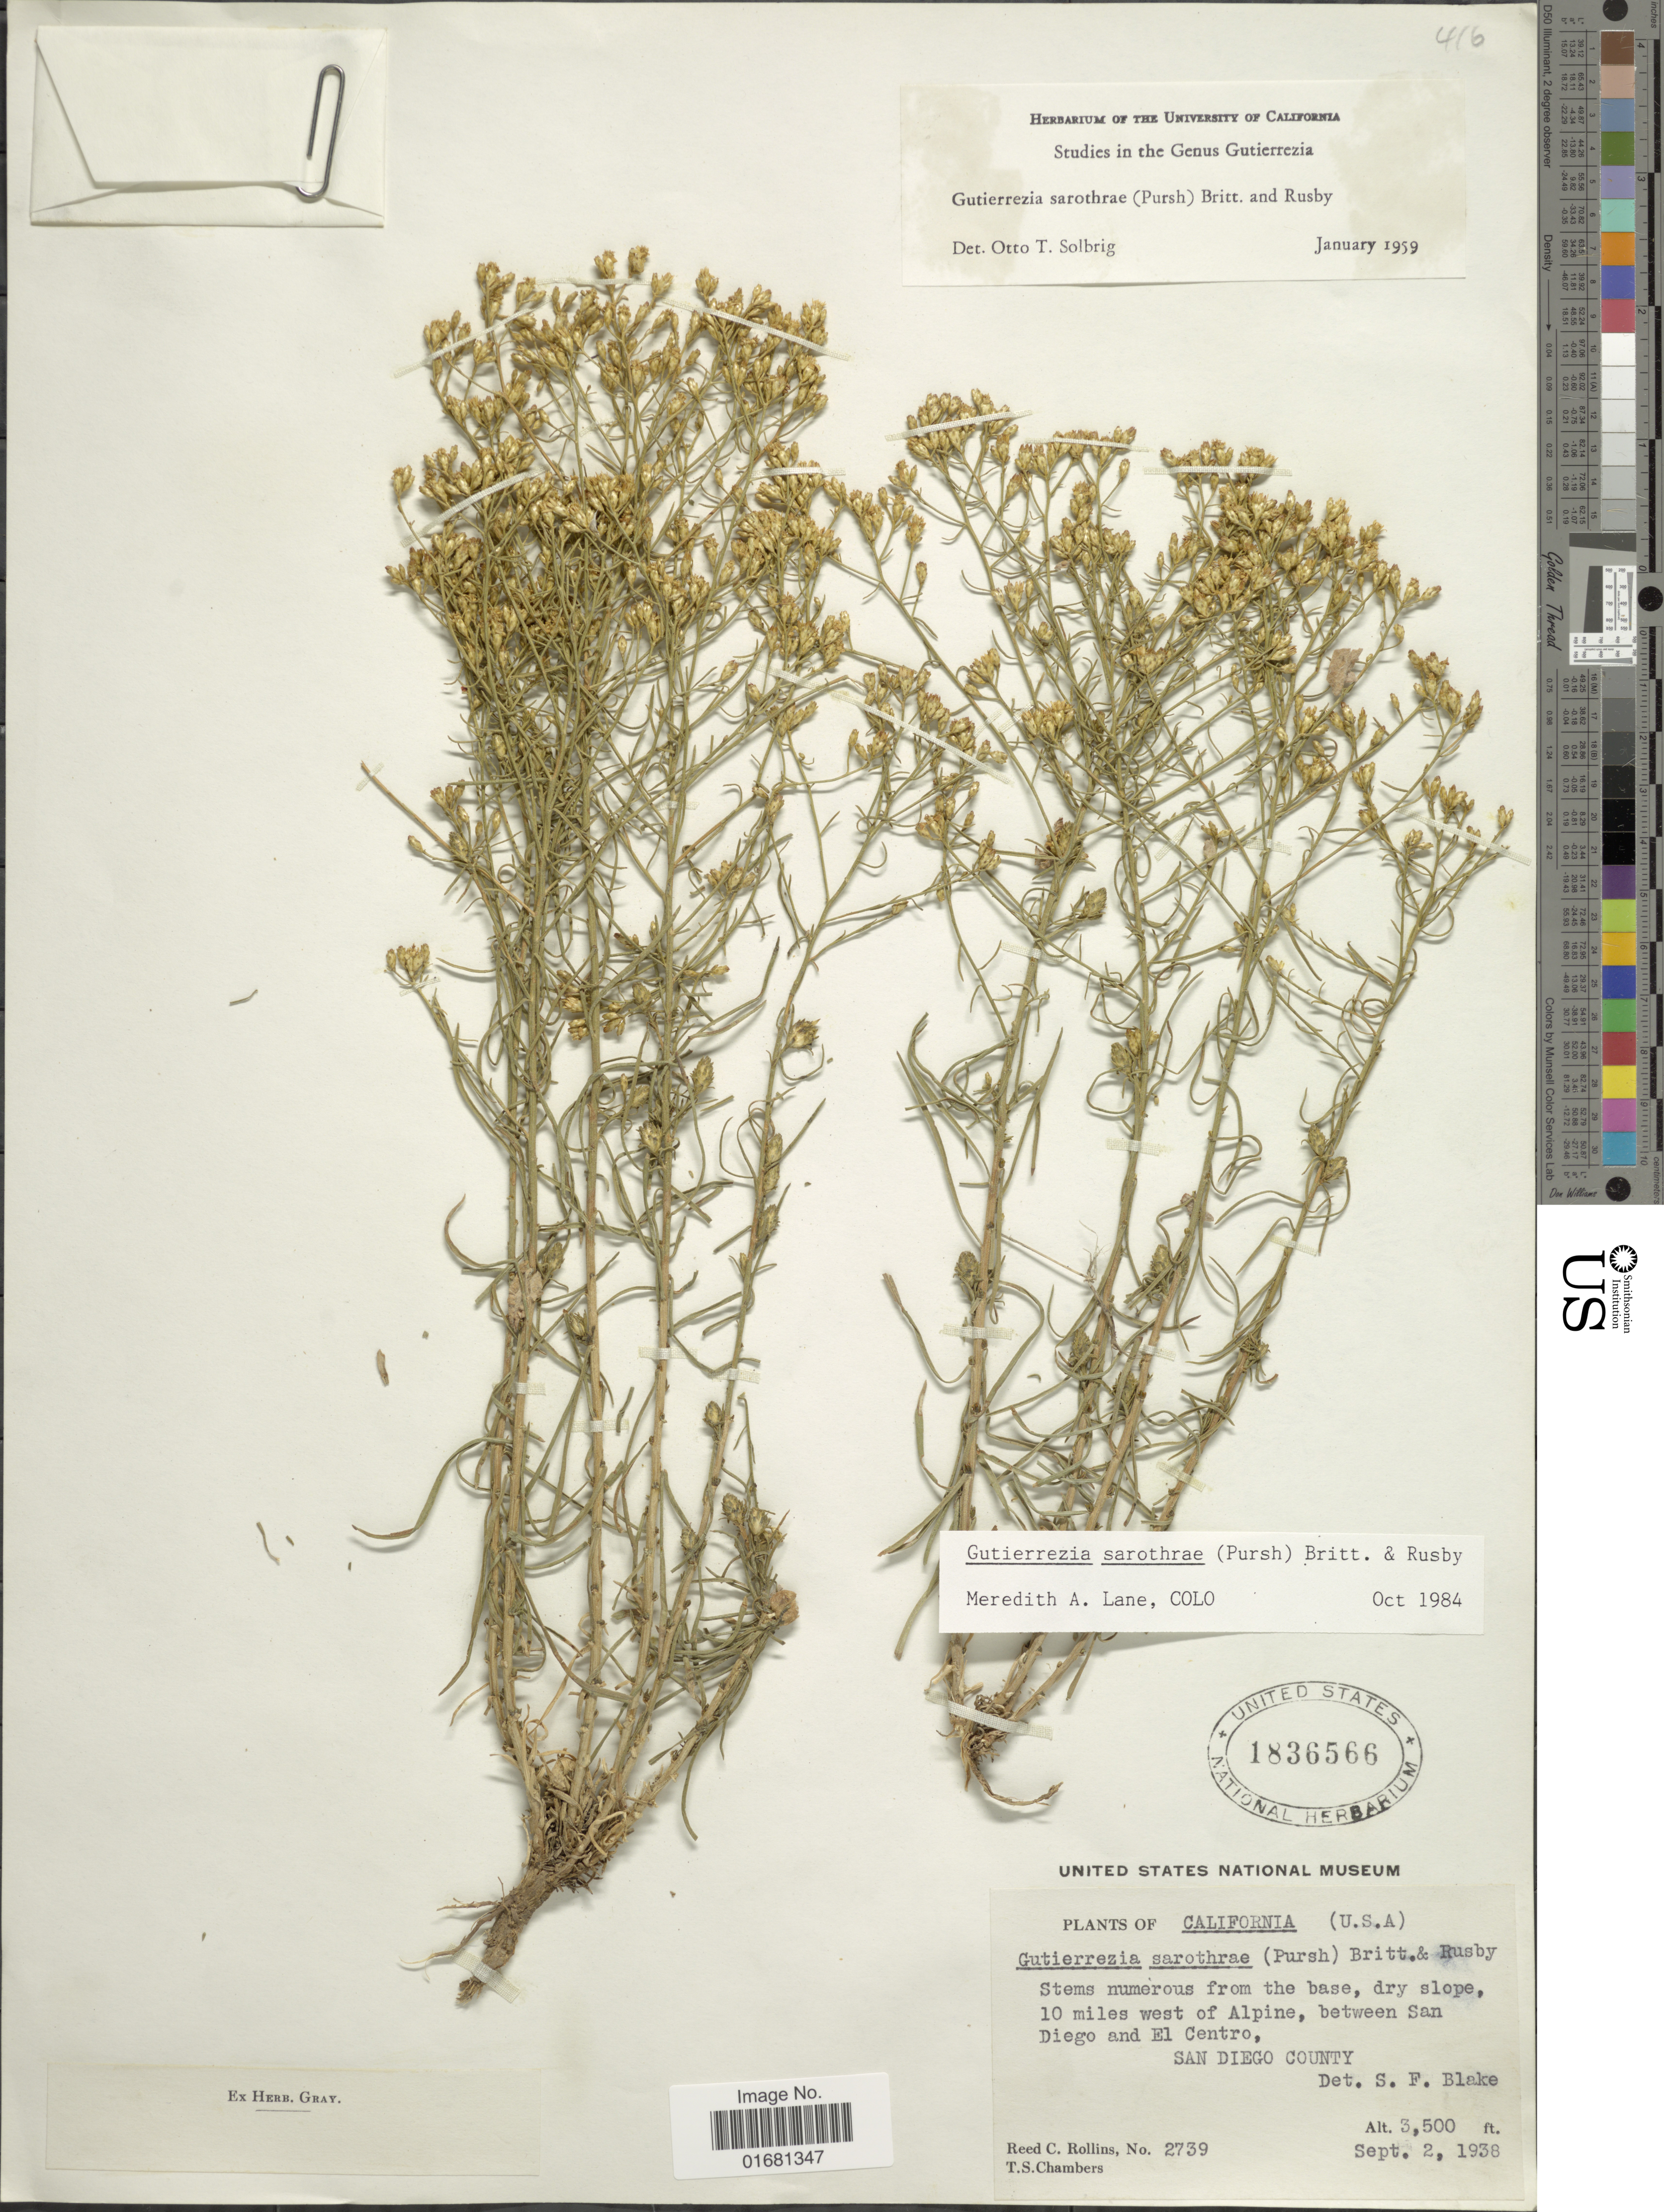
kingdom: Plantae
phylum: Tracheophyta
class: Magnoliopsida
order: Asterales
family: Asteraceae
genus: Gutierrezia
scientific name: Gutierrezia sarothrae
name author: (Pursh) Britton & Rusby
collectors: R. C. Rollins & T. Chambers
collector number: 2739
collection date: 1938-09-02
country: United States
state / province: California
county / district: San Diego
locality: California. San Diego County. dry slope, 10 miles west of Alpine, between San Diego and El Centro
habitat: dry slope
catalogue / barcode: US 1836566